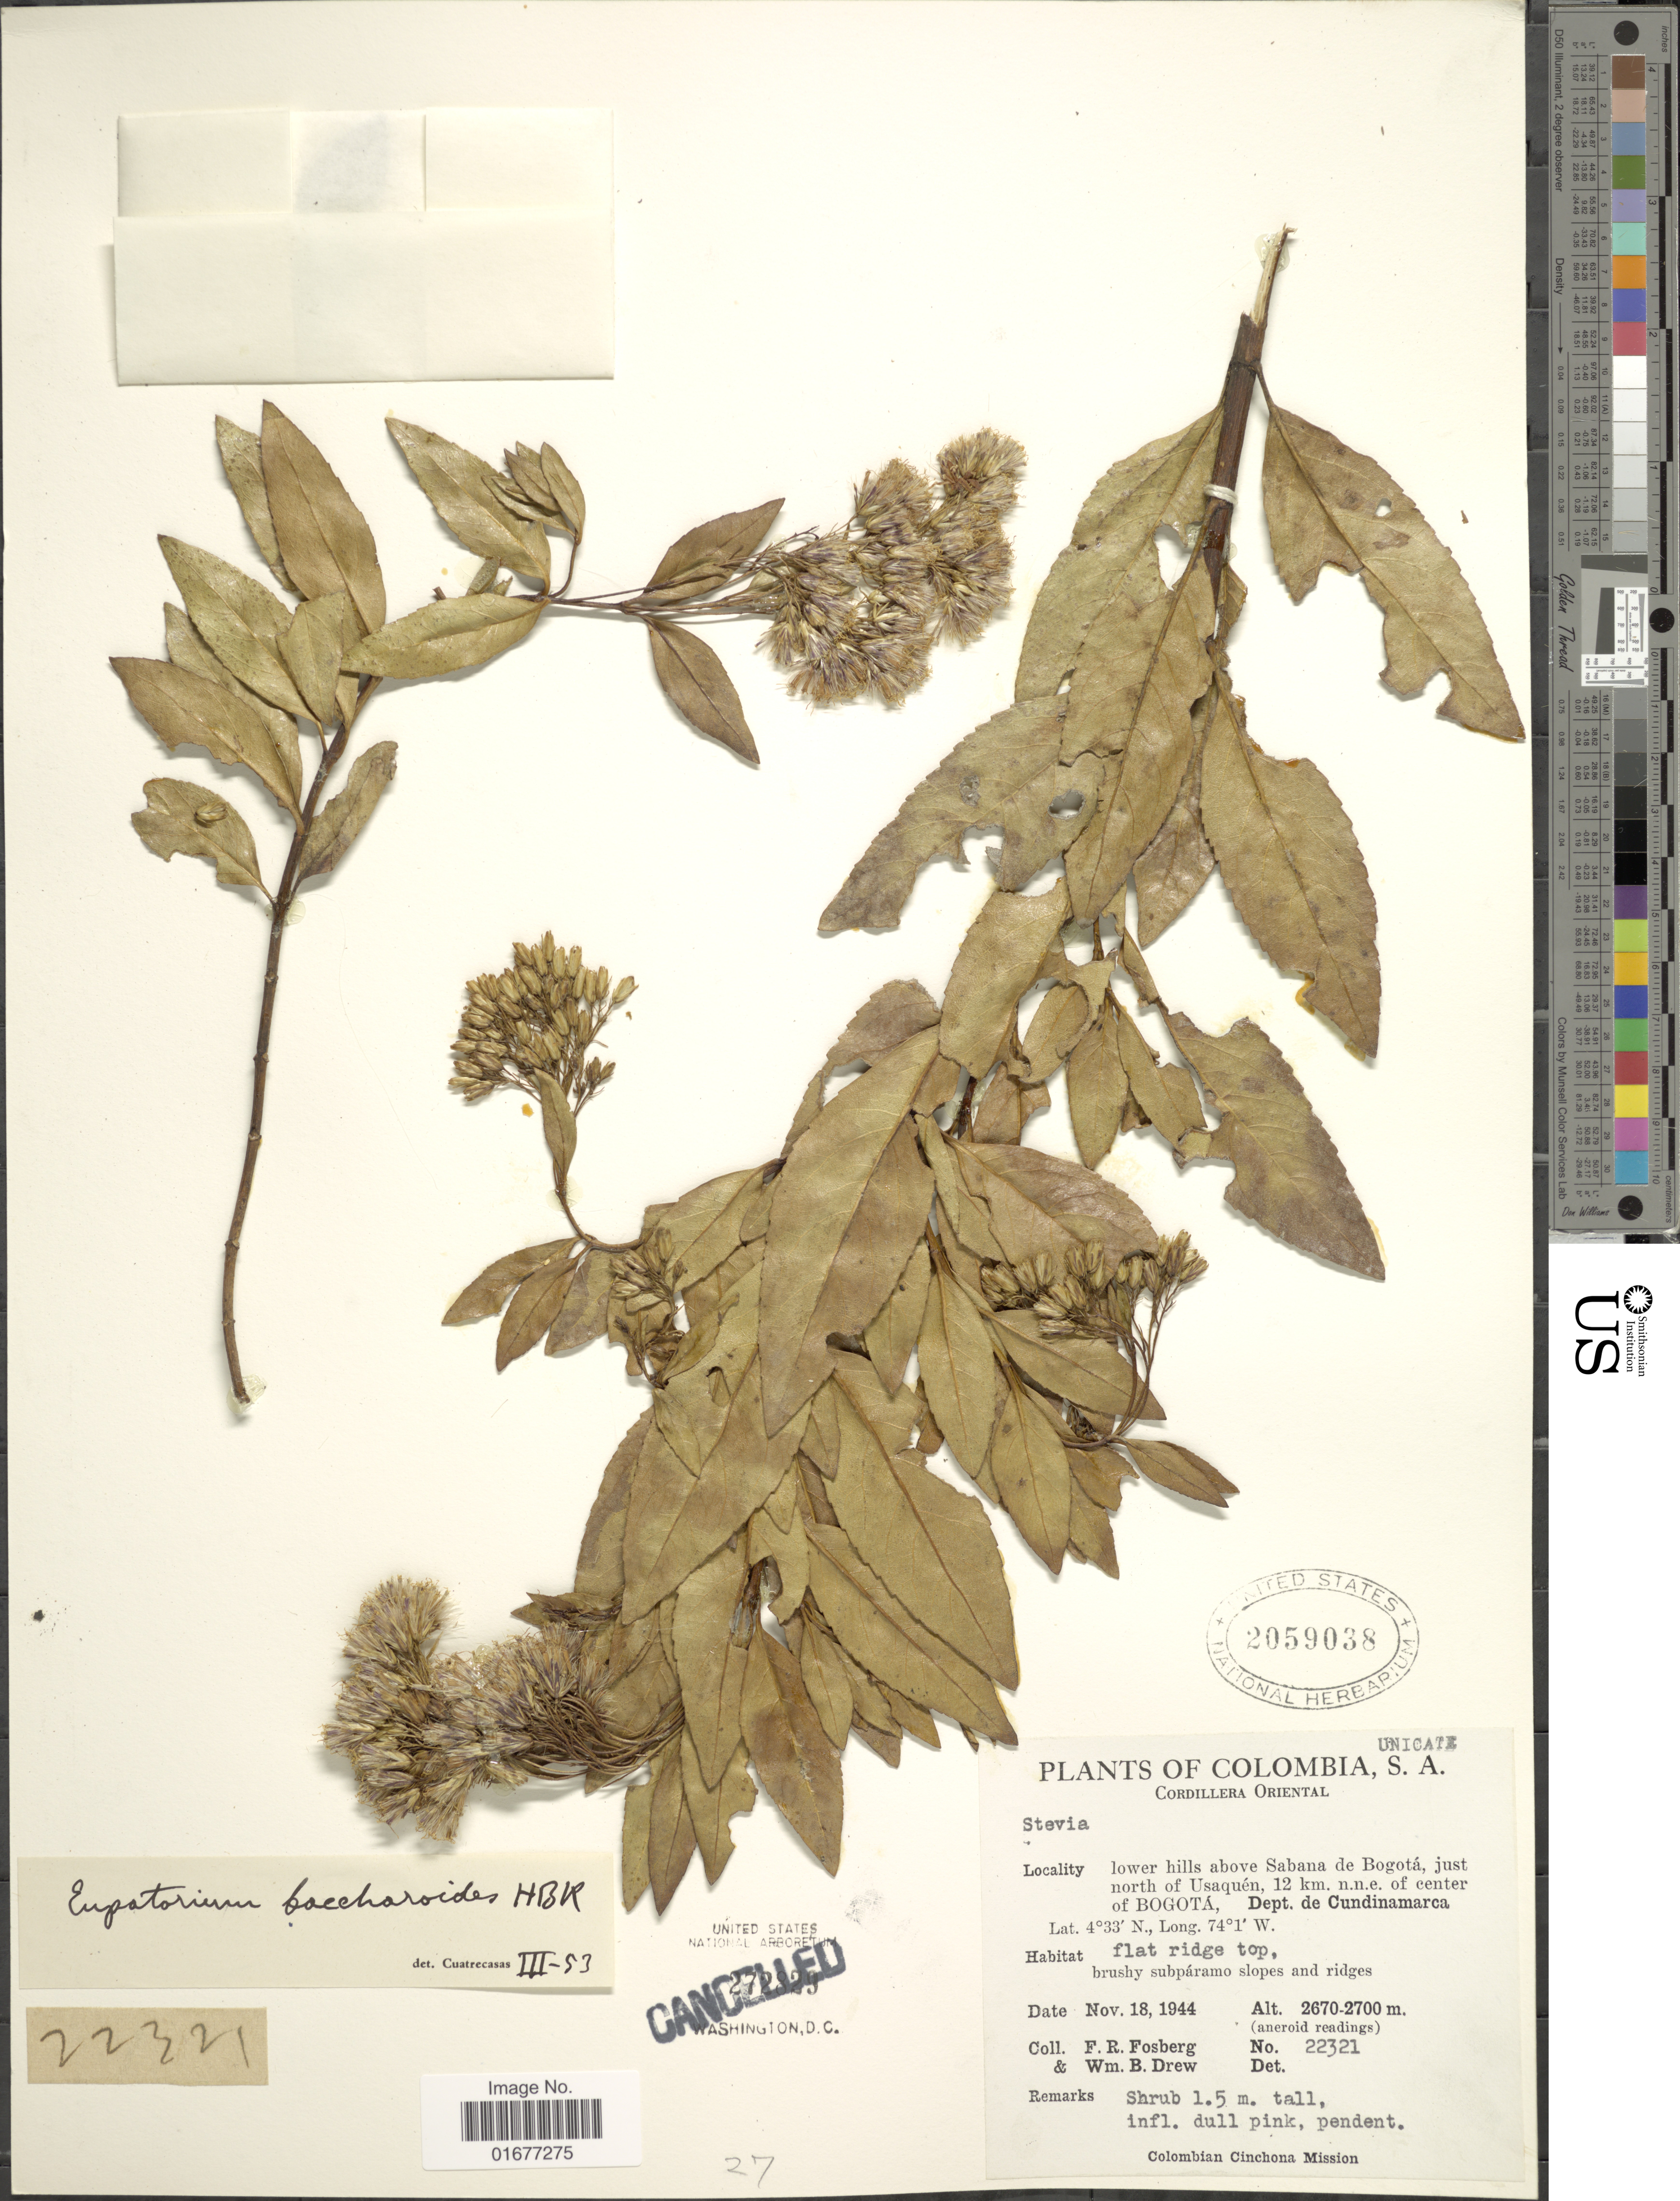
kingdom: Plantae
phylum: Tracheophyta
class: Magnoliopsida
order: Asterales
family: Asteraceae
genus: Ageratina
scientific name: Ageratina baccharoides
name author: (Kunth) R.M. King & H. Rob.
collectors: F. R. Fosberg & W. B. Drew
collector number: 22321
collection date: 1944-11-18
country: Colombia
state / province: Cundinamarca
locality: Lower hills above Sabana de Bogota, just north of Usaquen, 12 km. n. n. e. of center of Bogota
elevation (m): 2670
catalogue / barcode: US 2059038